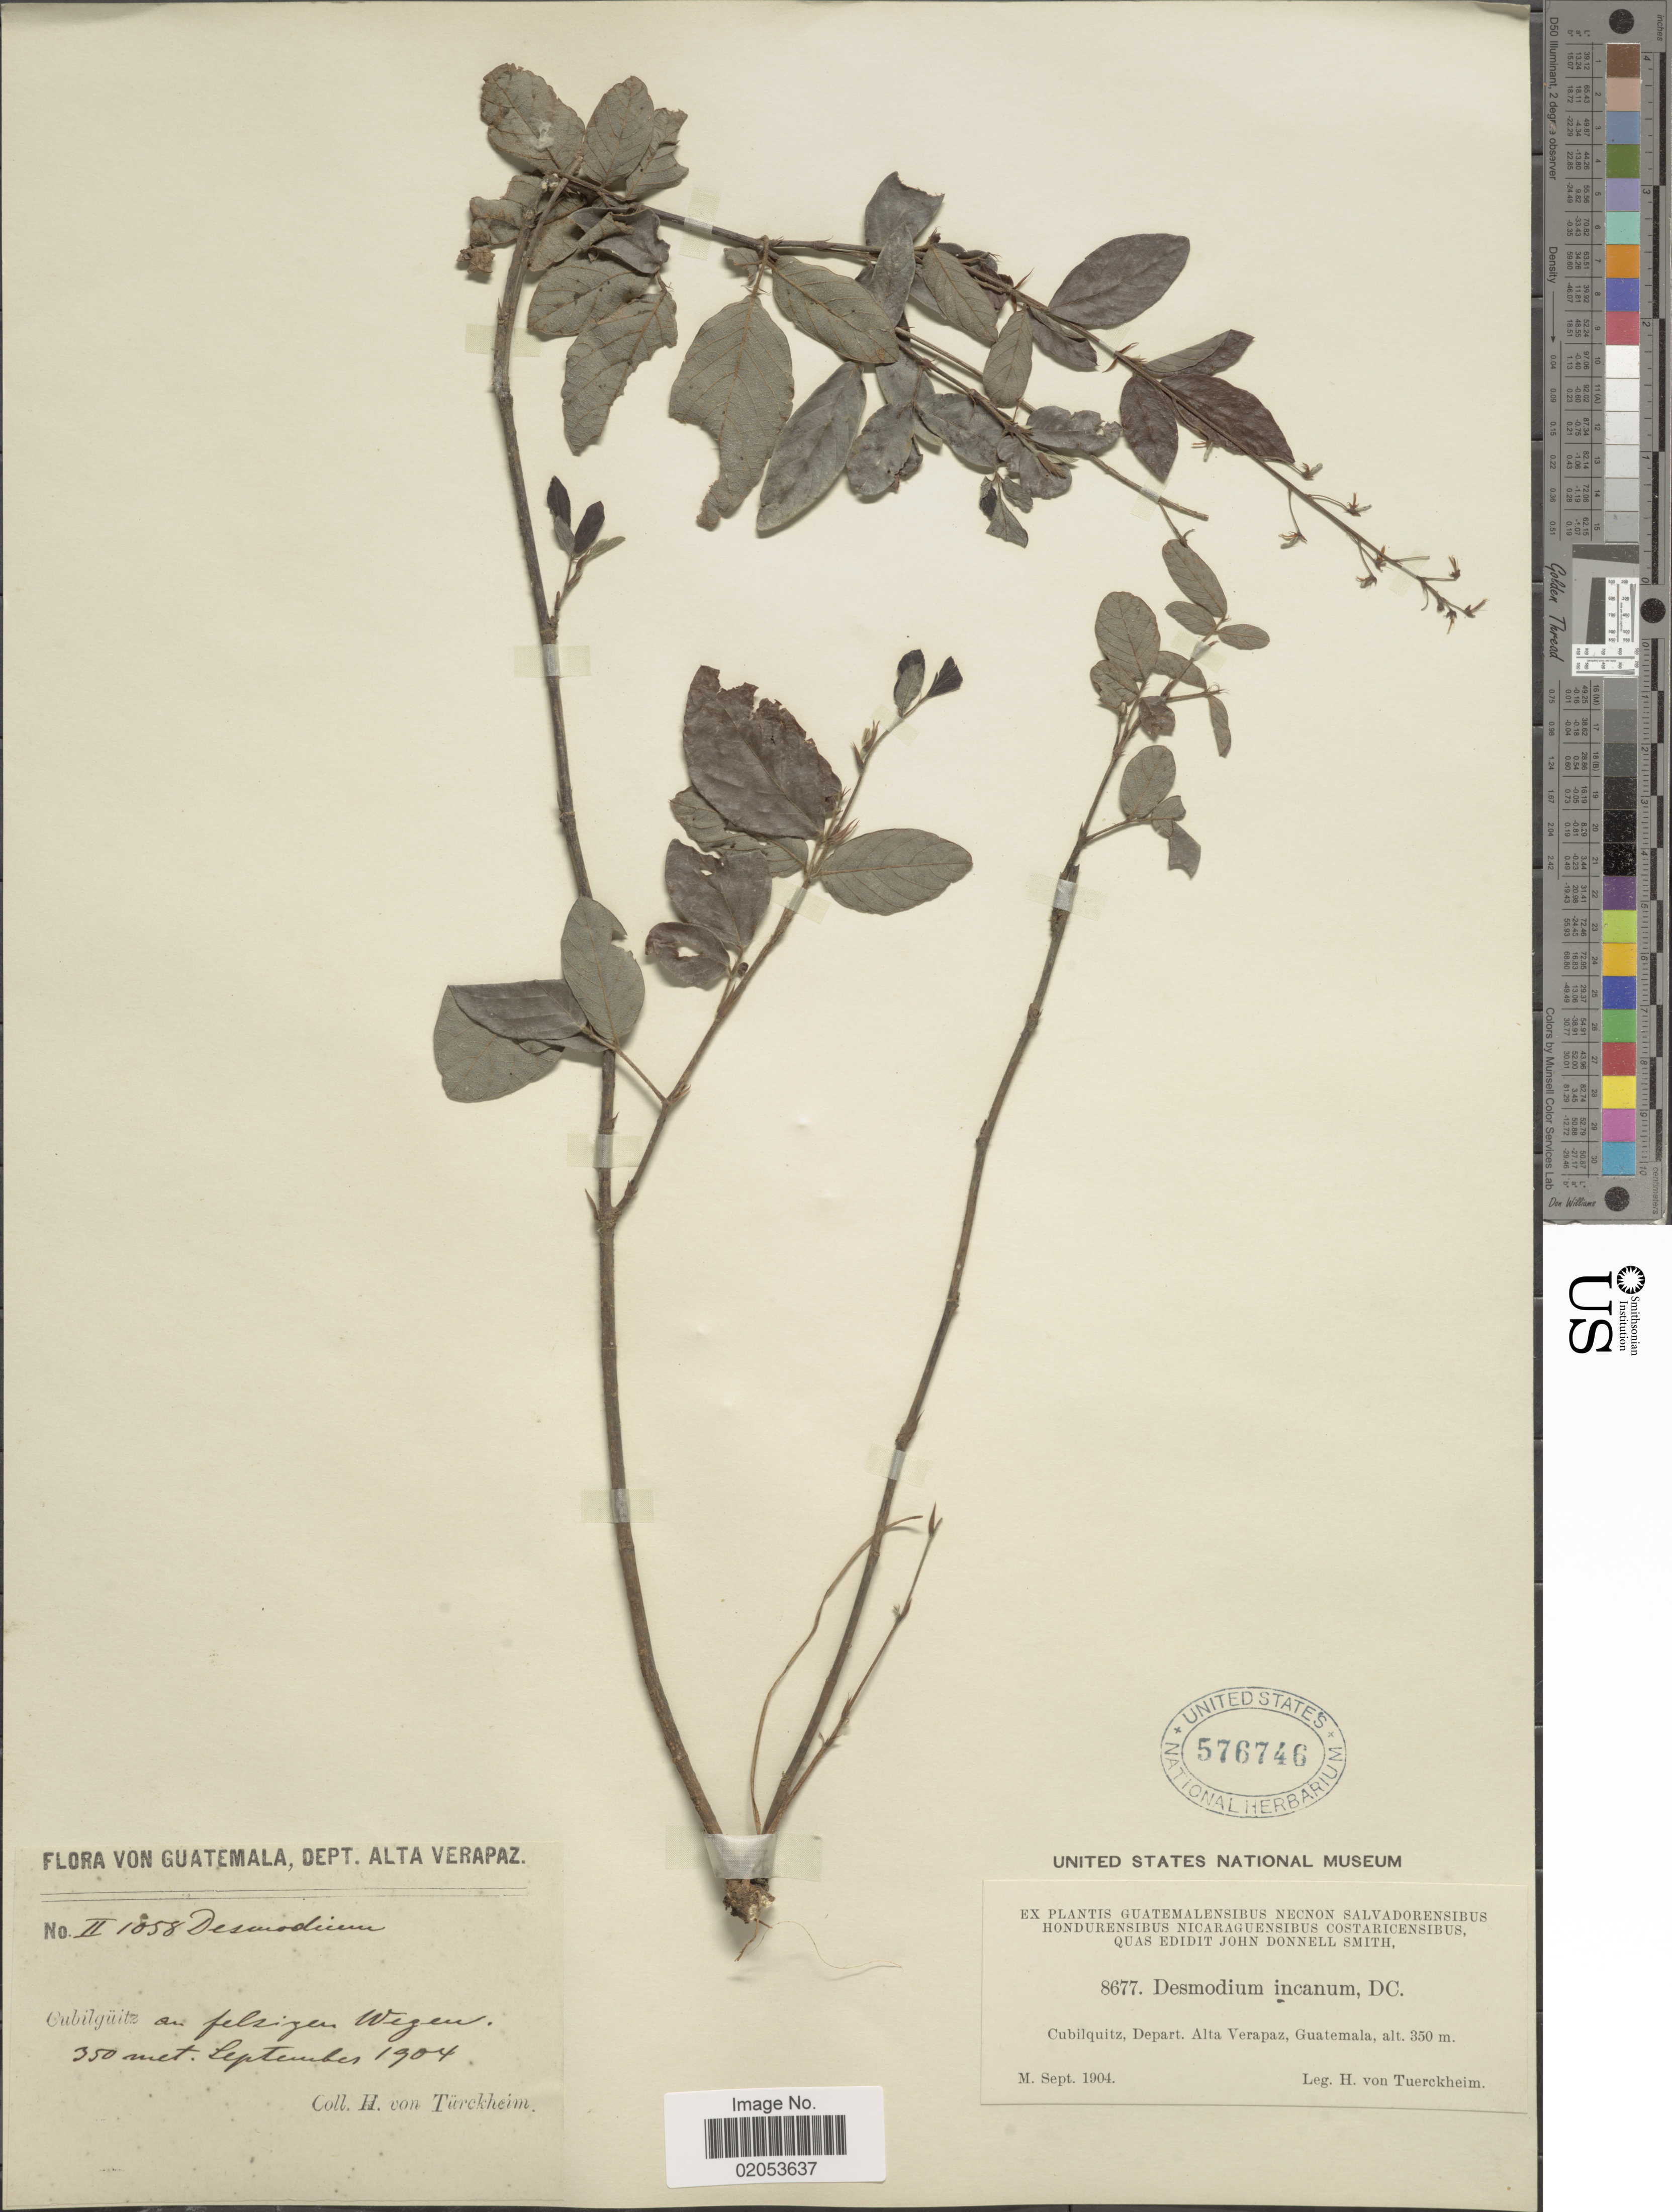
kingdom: Plantae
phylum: Tracheophyta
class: Magnoliopsida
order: Fabales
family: Fabaceae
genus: Desmodium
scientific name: Desmodium incanum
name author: (Sw.) DC.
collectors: H. von Türckheim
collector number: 8677/II 1058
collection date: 1904-09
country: Guatemala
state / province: Alta Verapaz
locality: Cubilquitz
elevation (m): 350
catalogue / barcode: US 576746